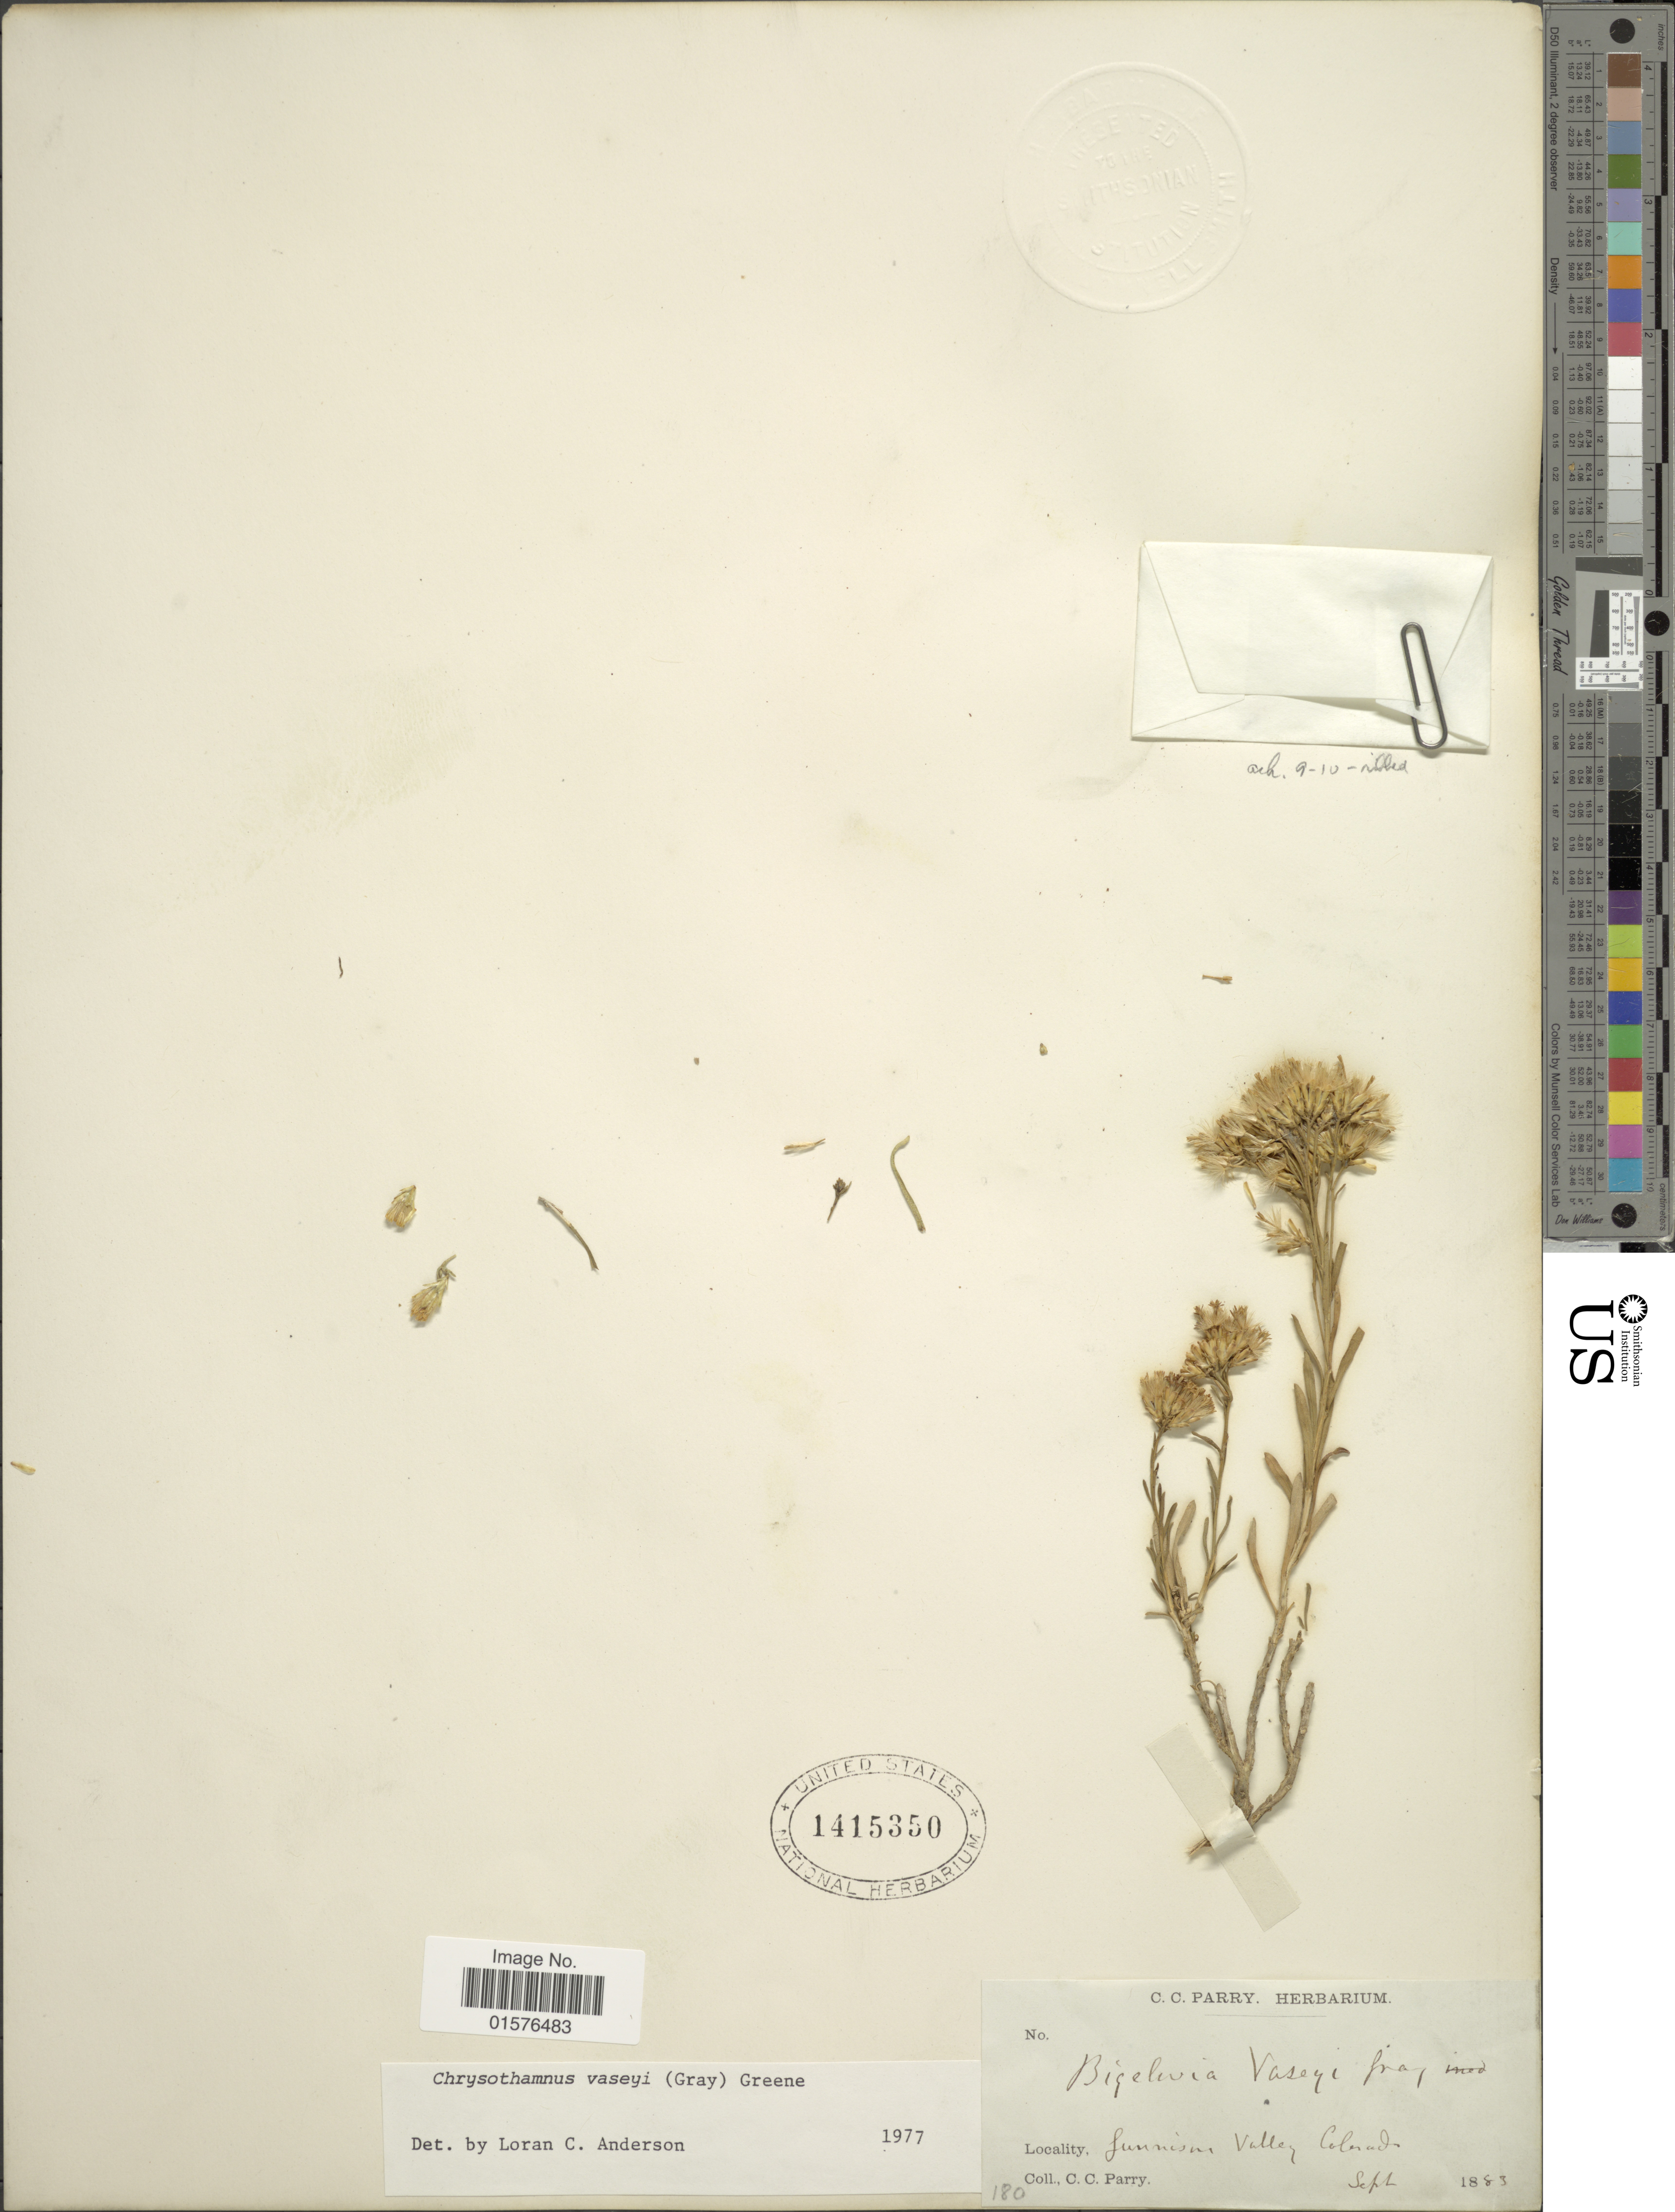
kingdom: Plantae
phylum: Tracheophyta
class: Magnoliopsida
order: Asterales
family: Asteraceae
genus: Chrysothamnus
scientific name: Chrysothamnus vaseyi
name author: (A. Gray) Greene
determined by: Urbatsch, Lowell E., Curator (LSU), Louisiana State University (UNITED STATES)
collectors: C. C. Parry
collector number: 180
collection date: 1883-09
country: United States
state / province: Colorado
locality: Gunnison Valley.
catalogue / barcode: US 1415350